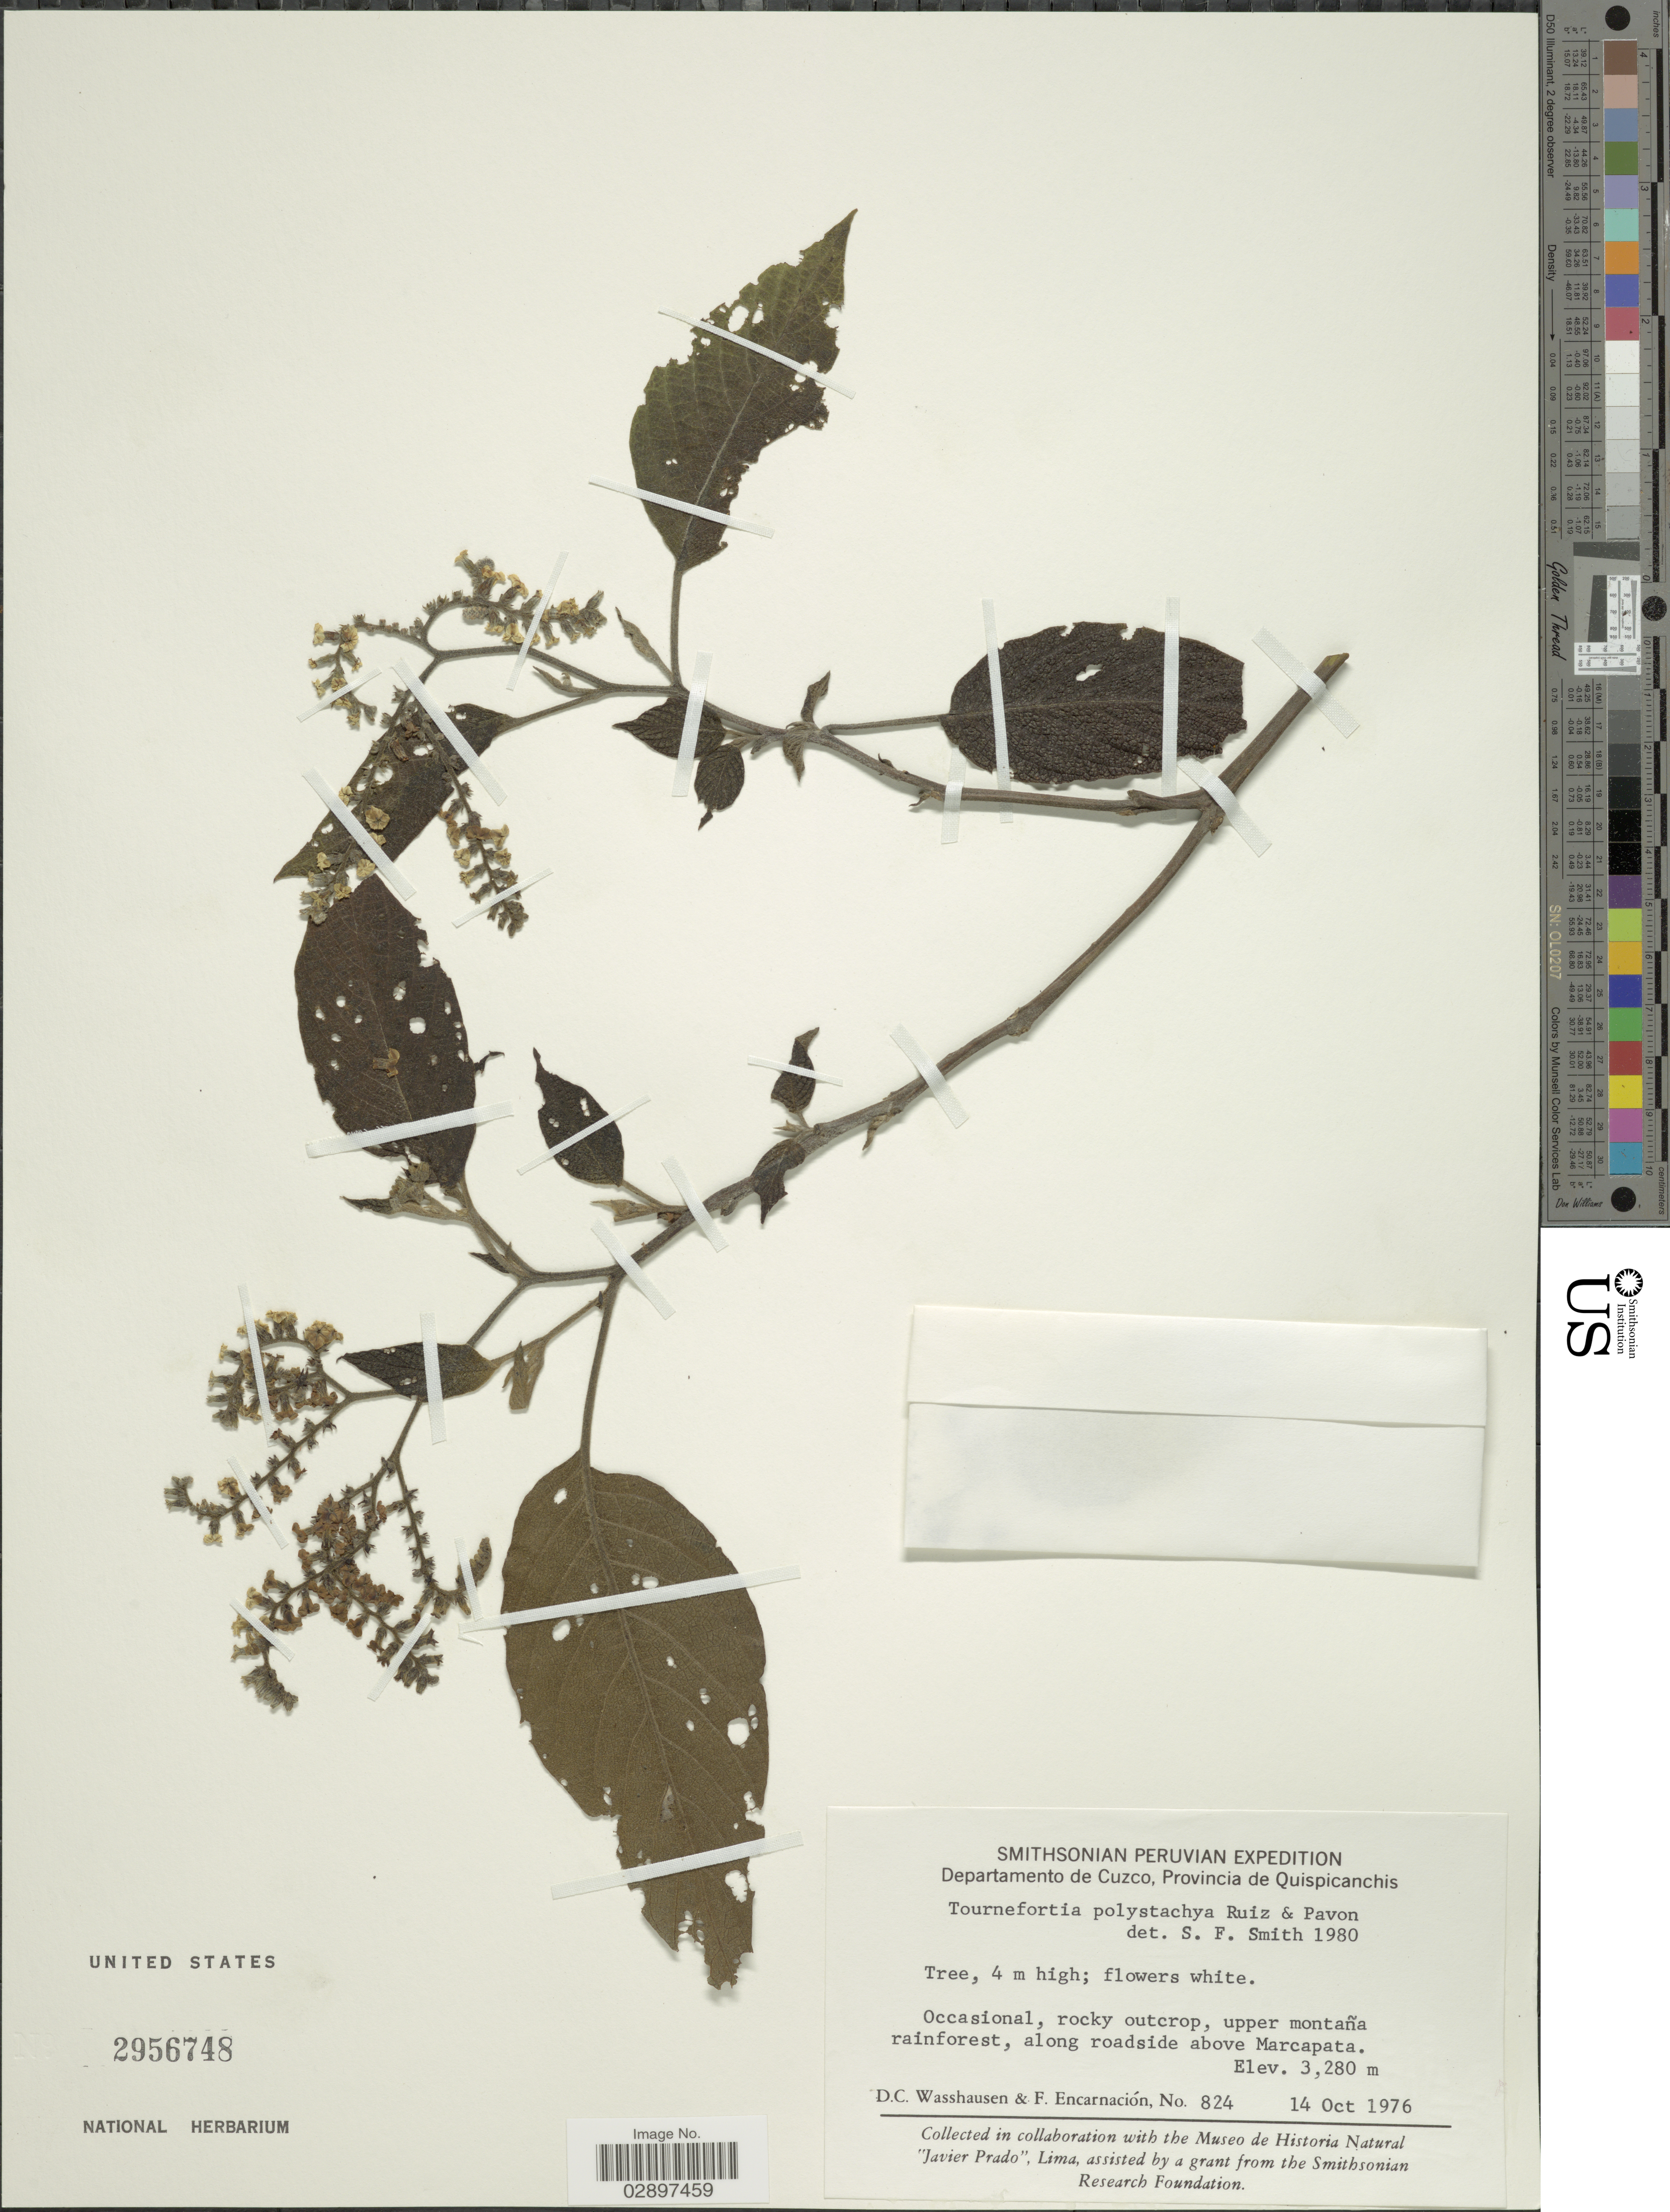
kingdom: Plantae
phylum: Tracheophyta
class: Magnoliopsida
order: Boraginales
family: Heliotropiaceae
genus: Tournefortia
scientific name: Tournefortia polystachya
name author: Ruiz & Pav.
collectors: D. C. Wasshausen & F. Encarnación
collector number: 824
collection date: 1976-10-14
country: Peru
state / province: Cusco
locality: Departamento de Cuzco, Provincia de Quispicanchis. Along roadside above Marcapata.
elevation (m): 3280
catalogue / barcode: US 2956748